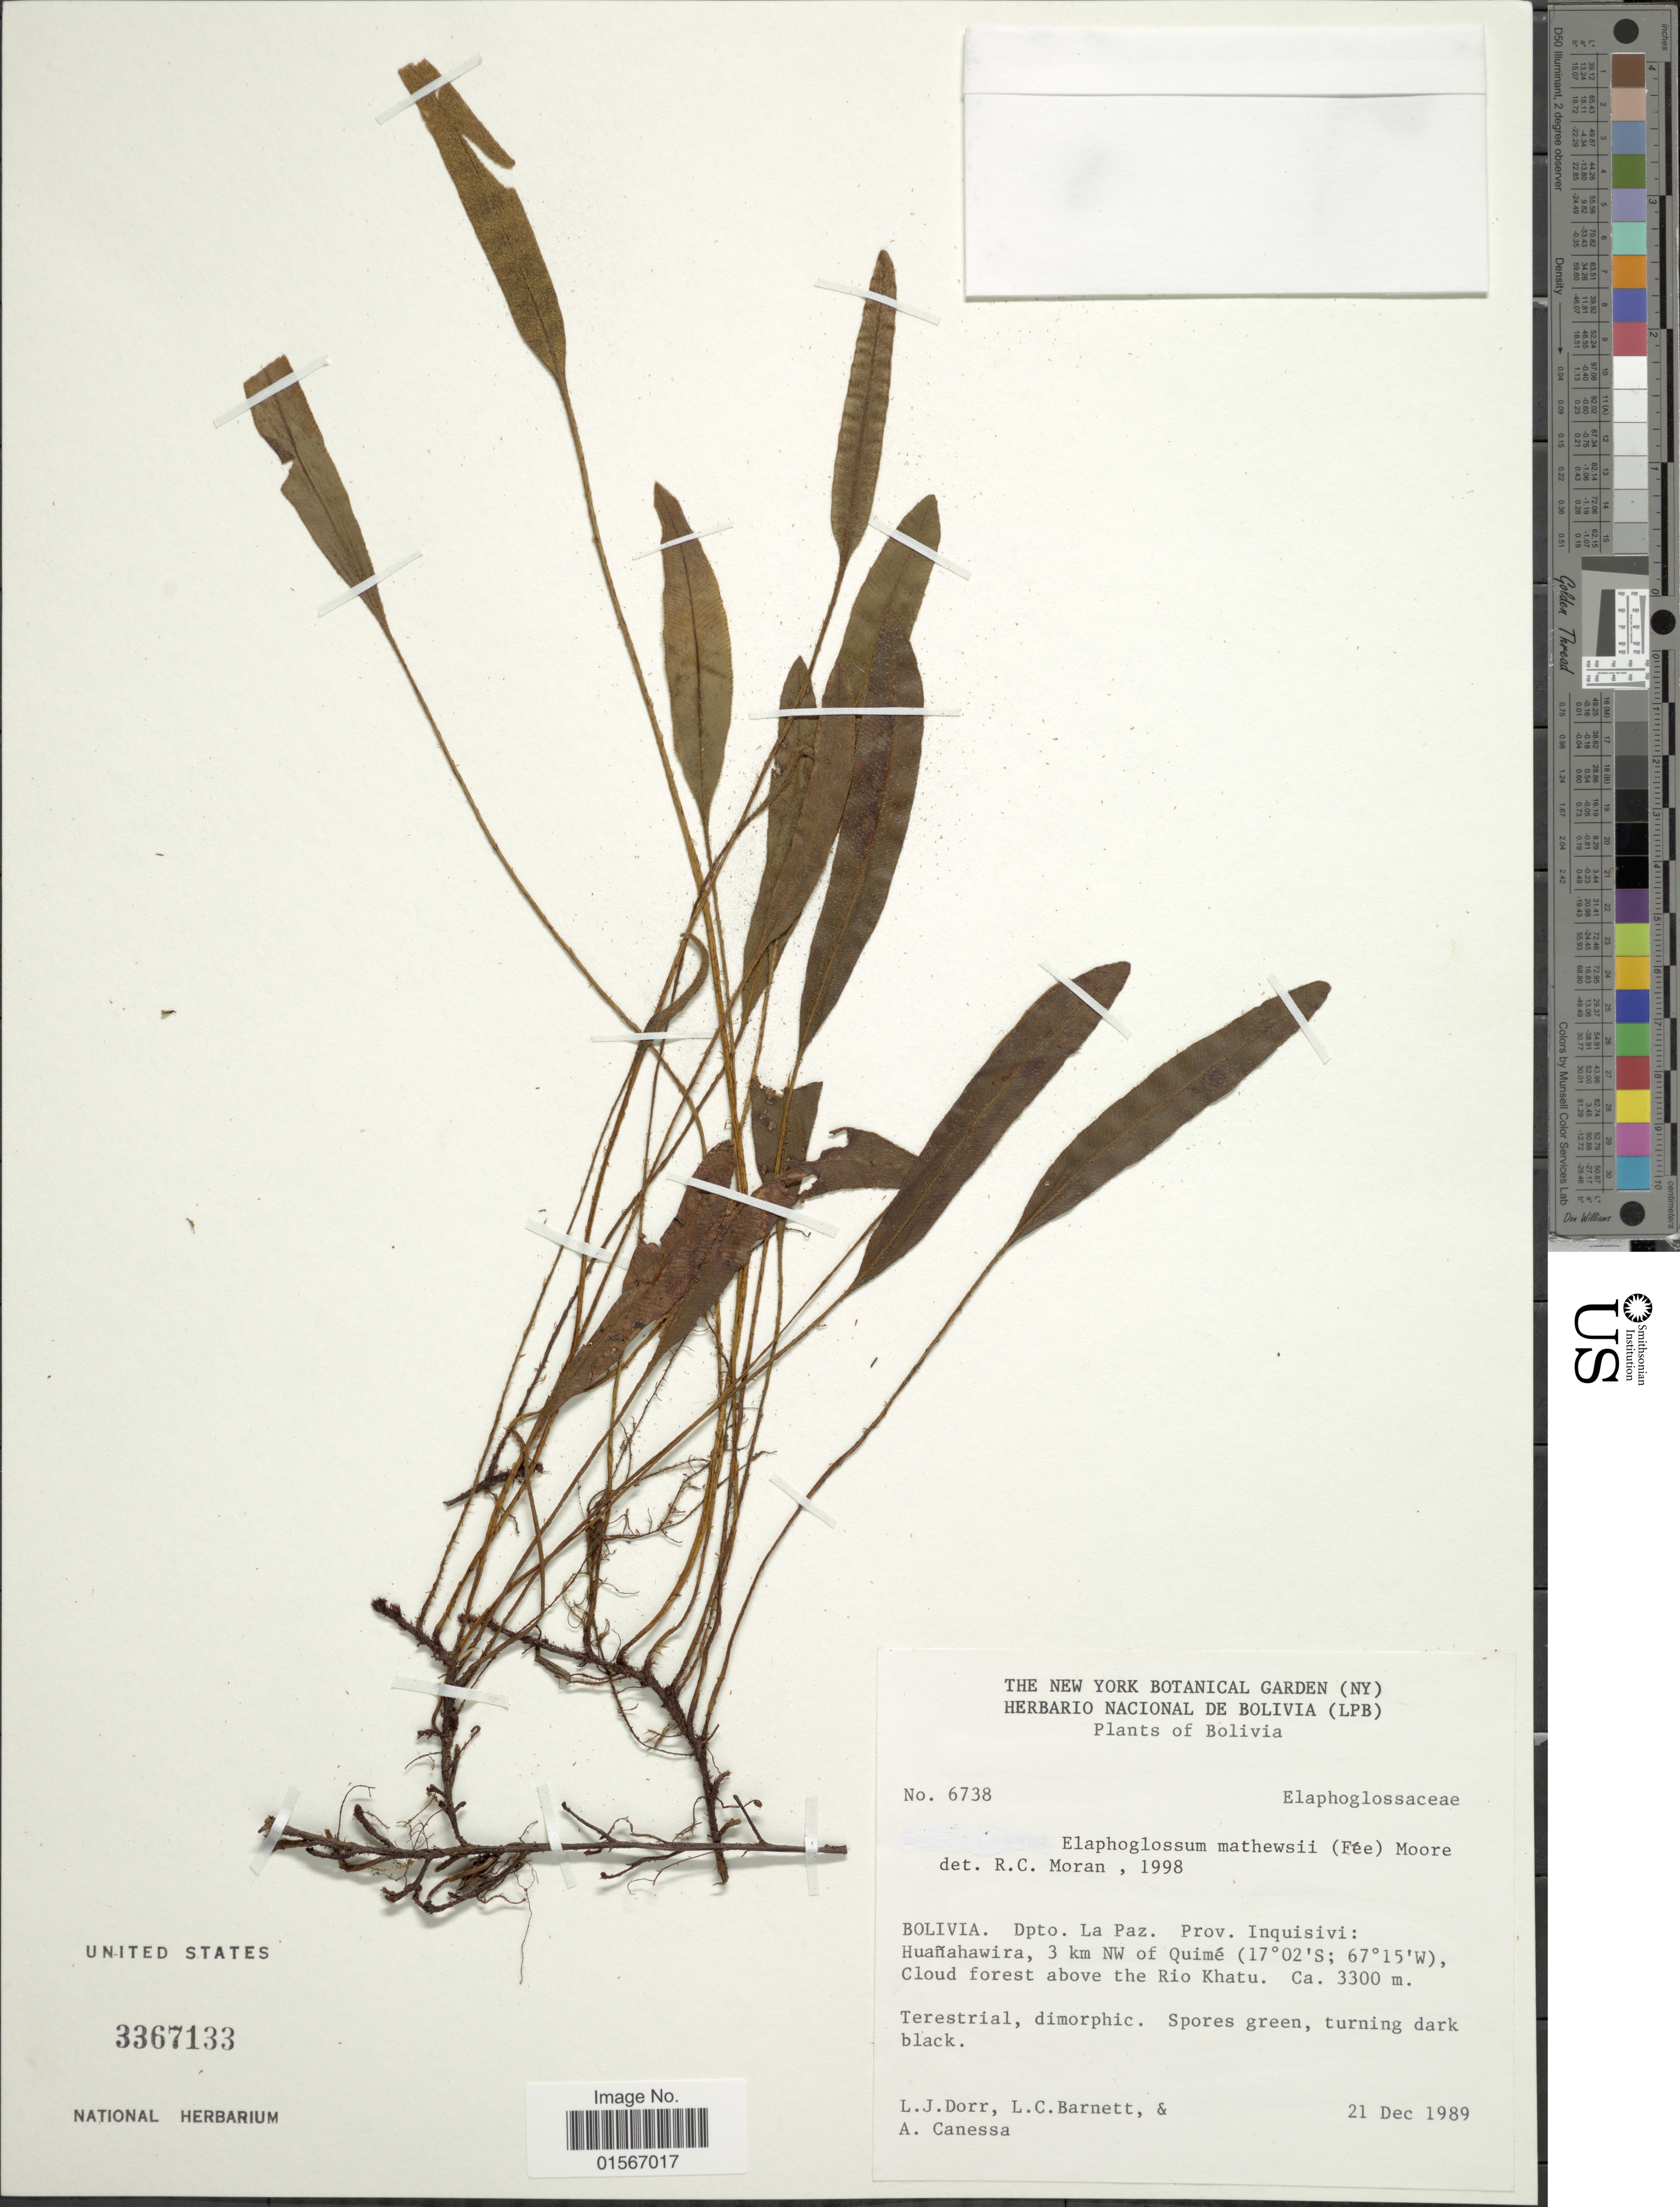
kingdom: Plantae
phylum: Tracheophyta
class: Polypodiopsida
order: Polypodiales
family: Dryopteridaceae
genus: Elaphoglossum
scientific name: Elaphoglossum mathewsii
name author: (Fée) T. Moore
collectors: L. J. Dorr, L. C. Barnett & A. Canessa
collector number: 6738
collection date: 1989-12-21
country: Bolivia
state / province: La Paz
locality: Dpto La Paz. prov. Inquisivi: Huañahawira, 3 km NW of Quimé. Cloud forest above the Rio Khatu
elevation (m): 3300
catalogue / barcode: US 3367133